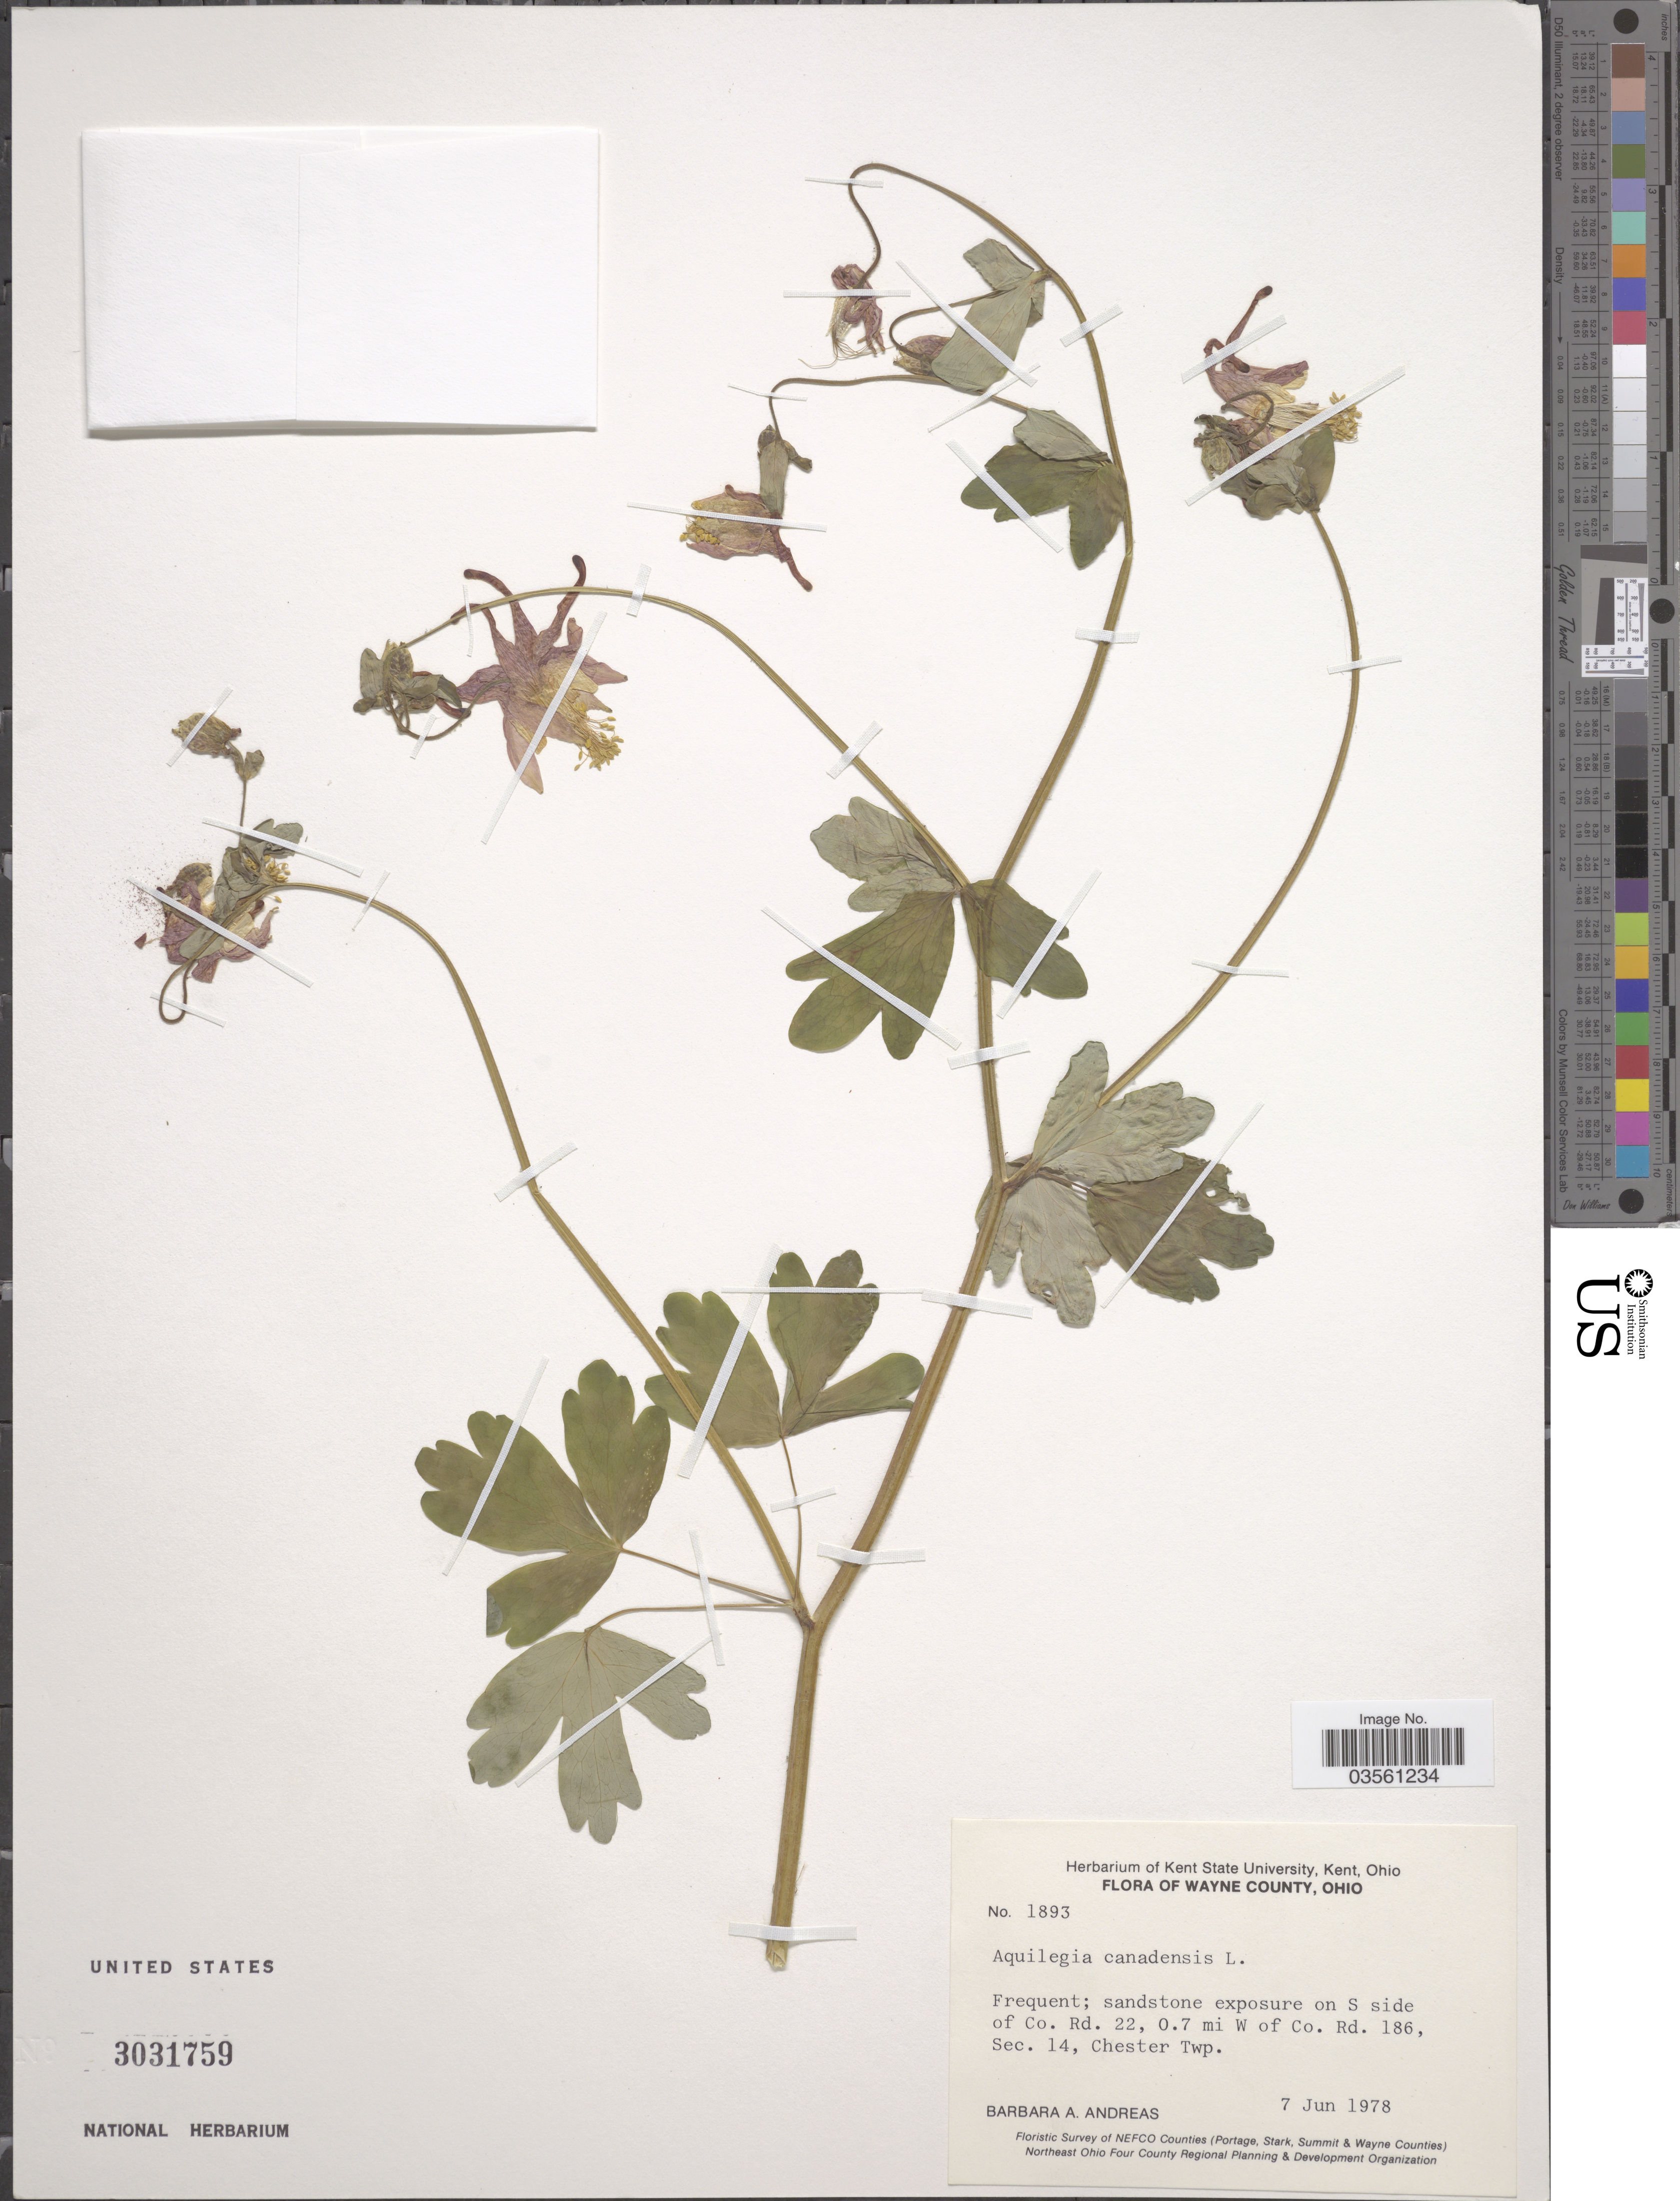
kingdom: Plantae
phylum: Tracheophyta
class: Magnoliopsida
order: Ranunculales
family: Ranunculaceae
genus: Aquilegia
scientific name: Aquilegia canadensis var. coccinea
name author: (Small) Munz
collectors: B. A. Andreas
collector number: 1893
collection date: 1978-06-07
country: United States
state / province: Ohio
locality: Wayne County. S side of Co. Rd. 22, 0.7 mi W of Co. Rd. 186, Sec. 14, Chester Twp.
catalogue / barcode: US 3031759